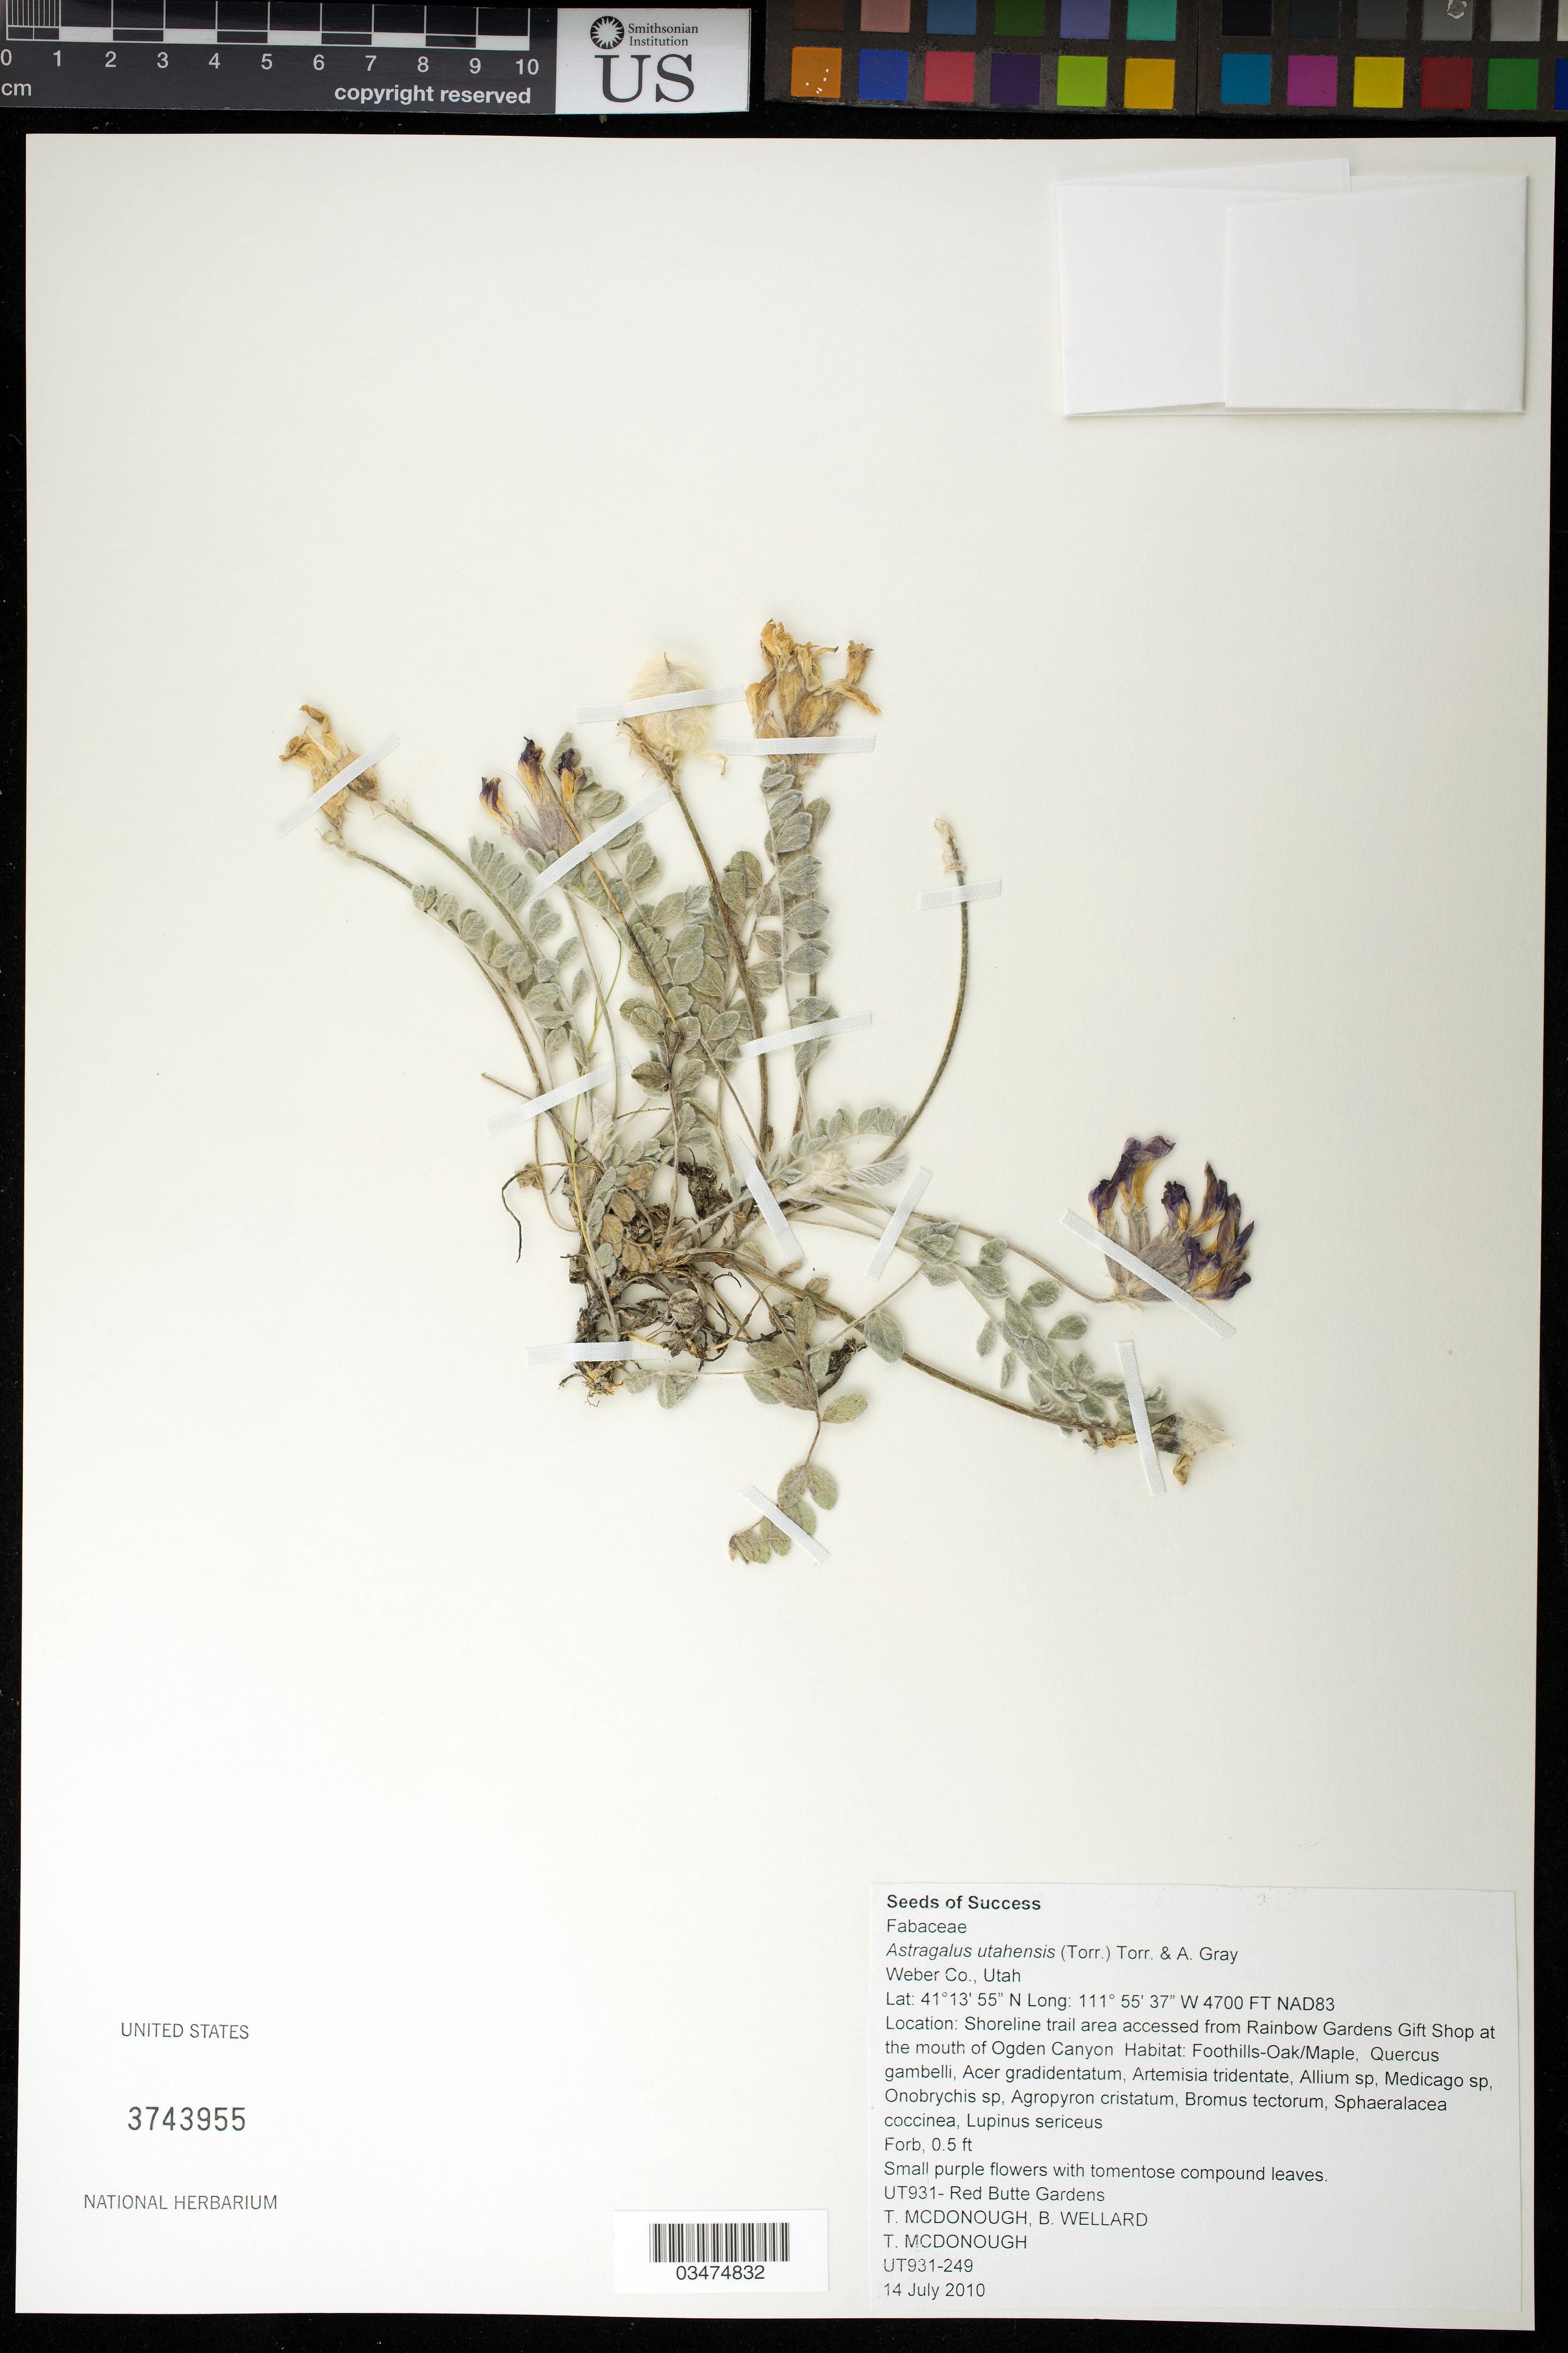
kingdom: Plantae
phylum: Tracheophyta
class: Magnoliopsida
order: Fabales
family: Fabaceae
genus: Astragalus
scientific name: Astragalus utahensis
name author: (Torr.) Torr. & A. Gray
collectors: T. McDonough & B. Wellard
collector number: UT931-249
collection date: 2010-07-14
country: United States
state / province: Utah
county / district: Weber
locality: Shoreline trail area accessed from Rainbow Gardens Gift Shop at the mouth of Ogden Canyon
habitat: Foothills-oak/maple.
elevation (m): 1433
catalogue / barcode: US 3743955